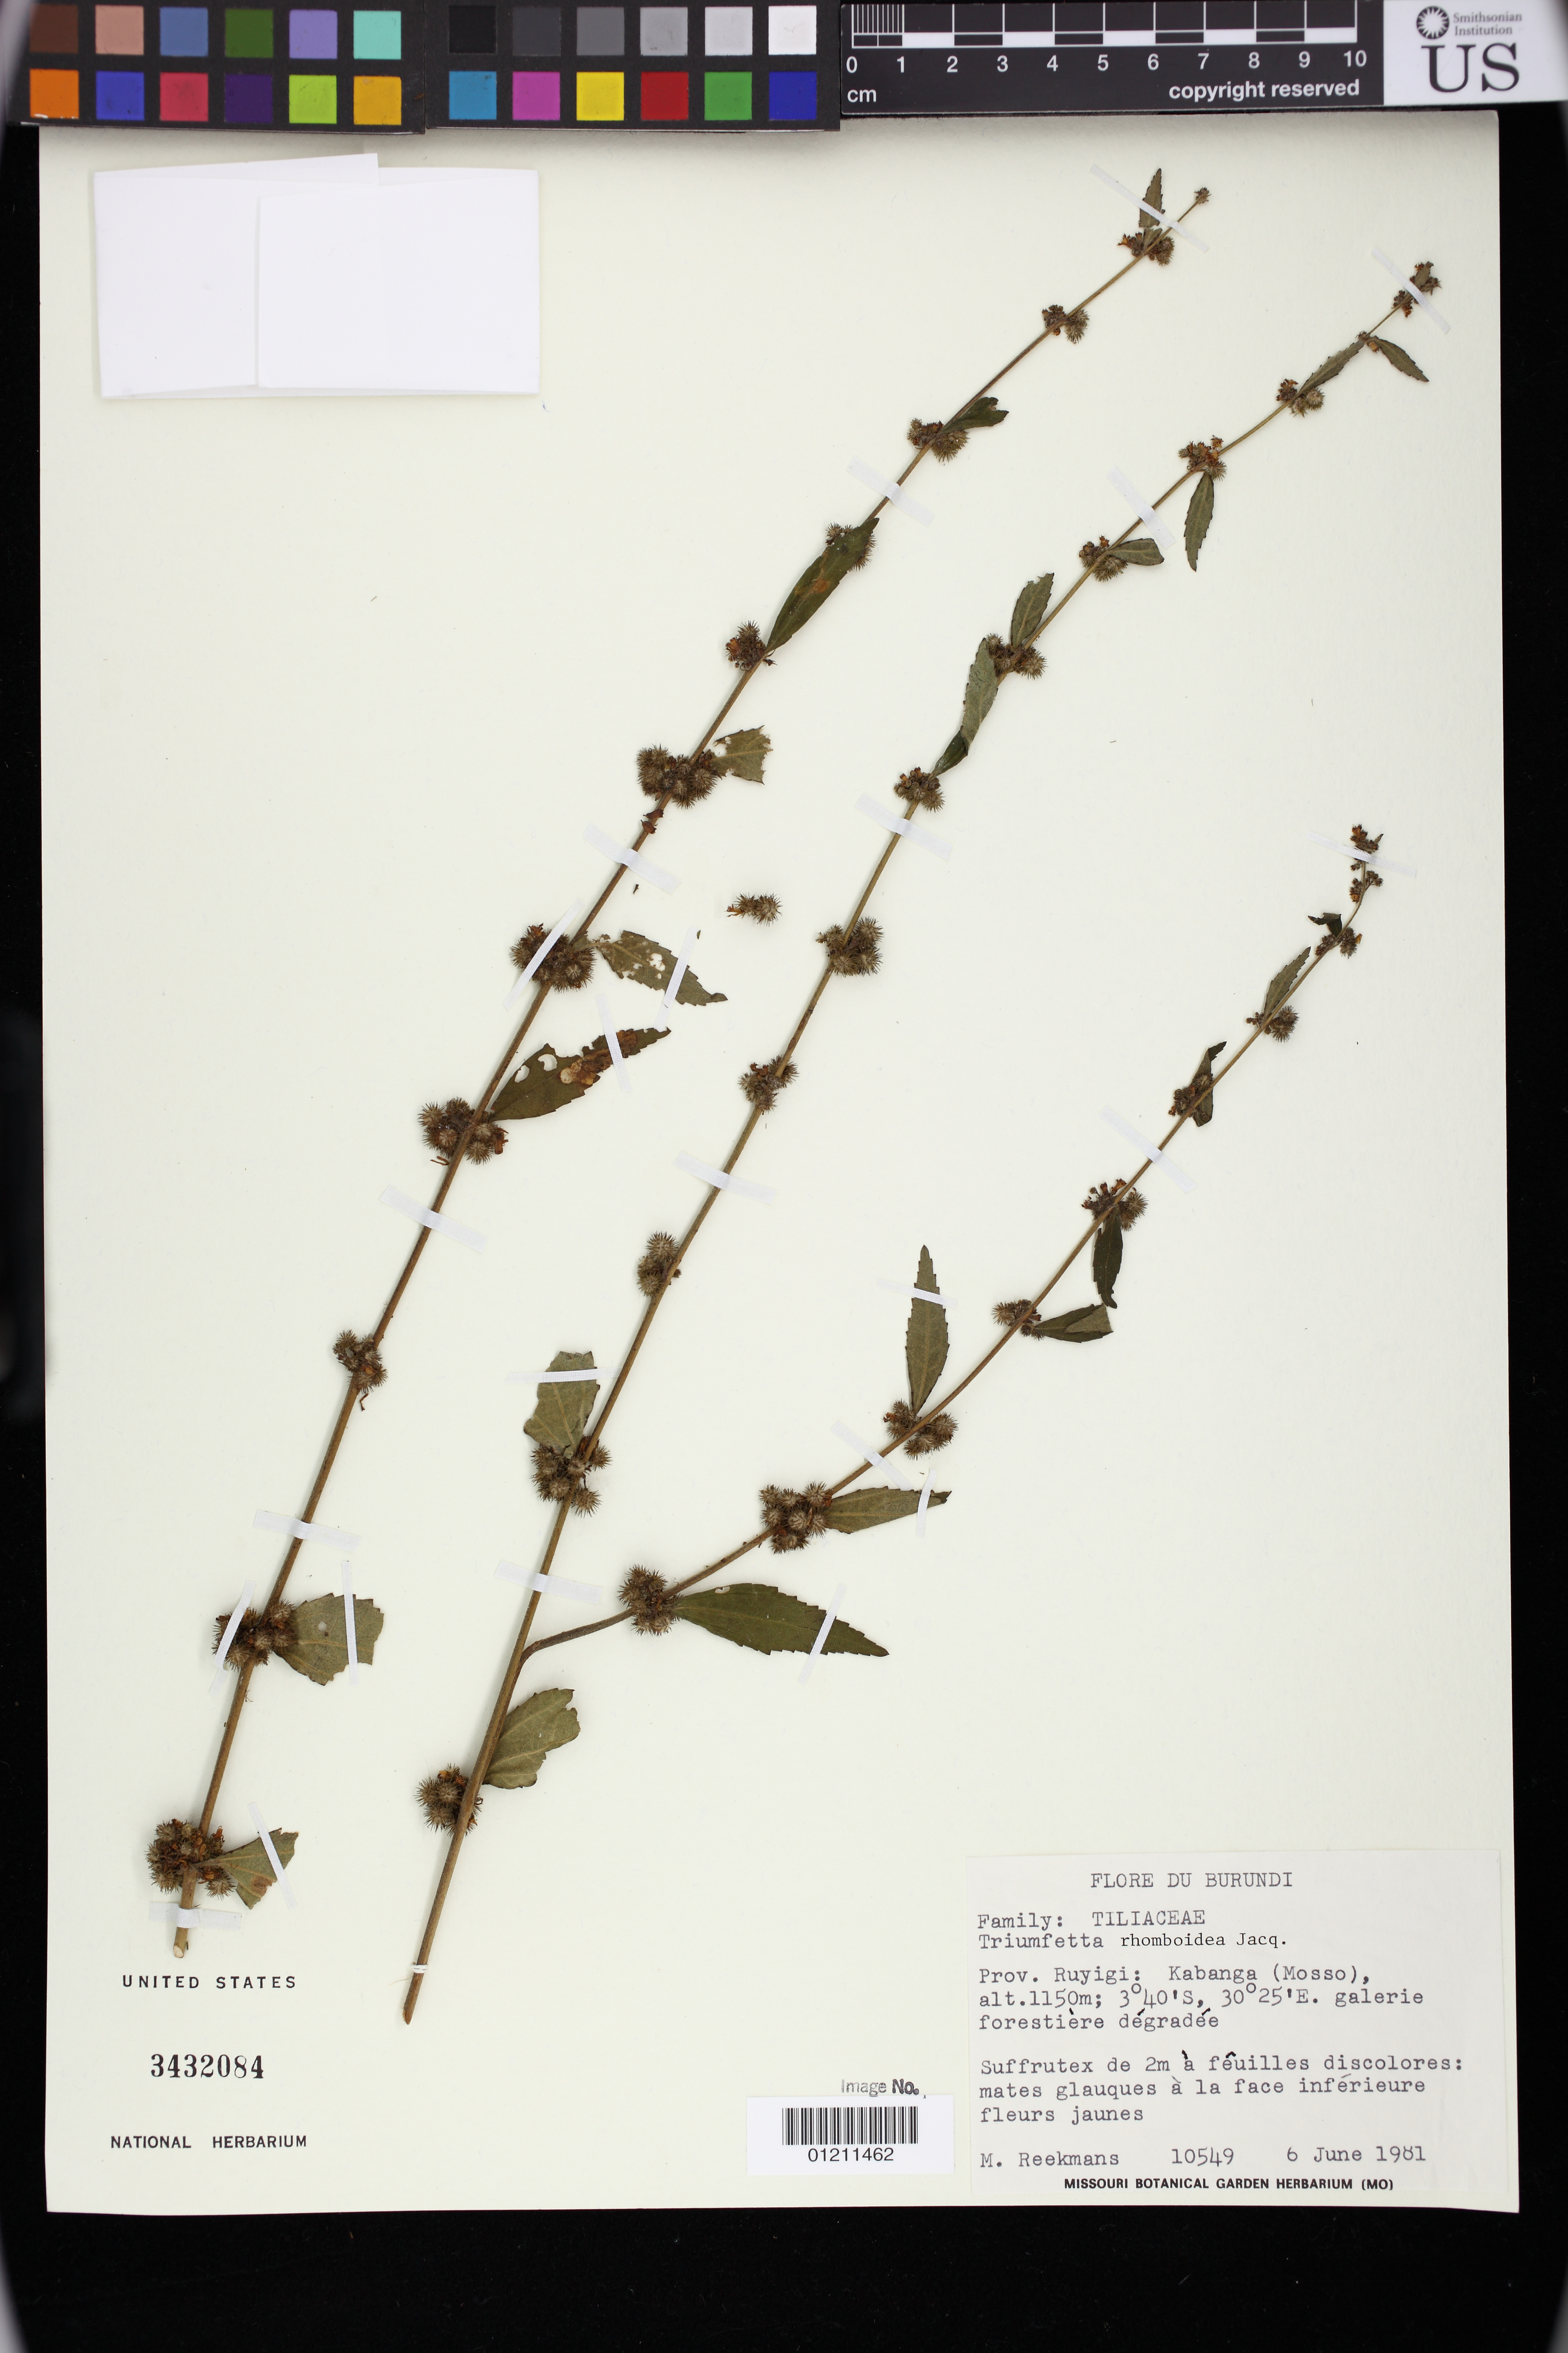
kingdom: Plantae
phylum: Tracheophyta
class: Magnoliopsida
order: Malvales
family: Malvaceae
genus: Triumfetta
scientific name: Triumfetta rhomboidea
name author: Jacq.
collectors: M. Reekmans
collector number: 10549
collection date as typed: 06 Jun 1981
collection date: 1981-06-06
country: Burundi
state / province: Ruyigi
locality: Prov. Ruyigi: Kabanga (Mosso), galerie forestière dégradée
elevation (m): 1150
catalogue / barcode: US 3432084